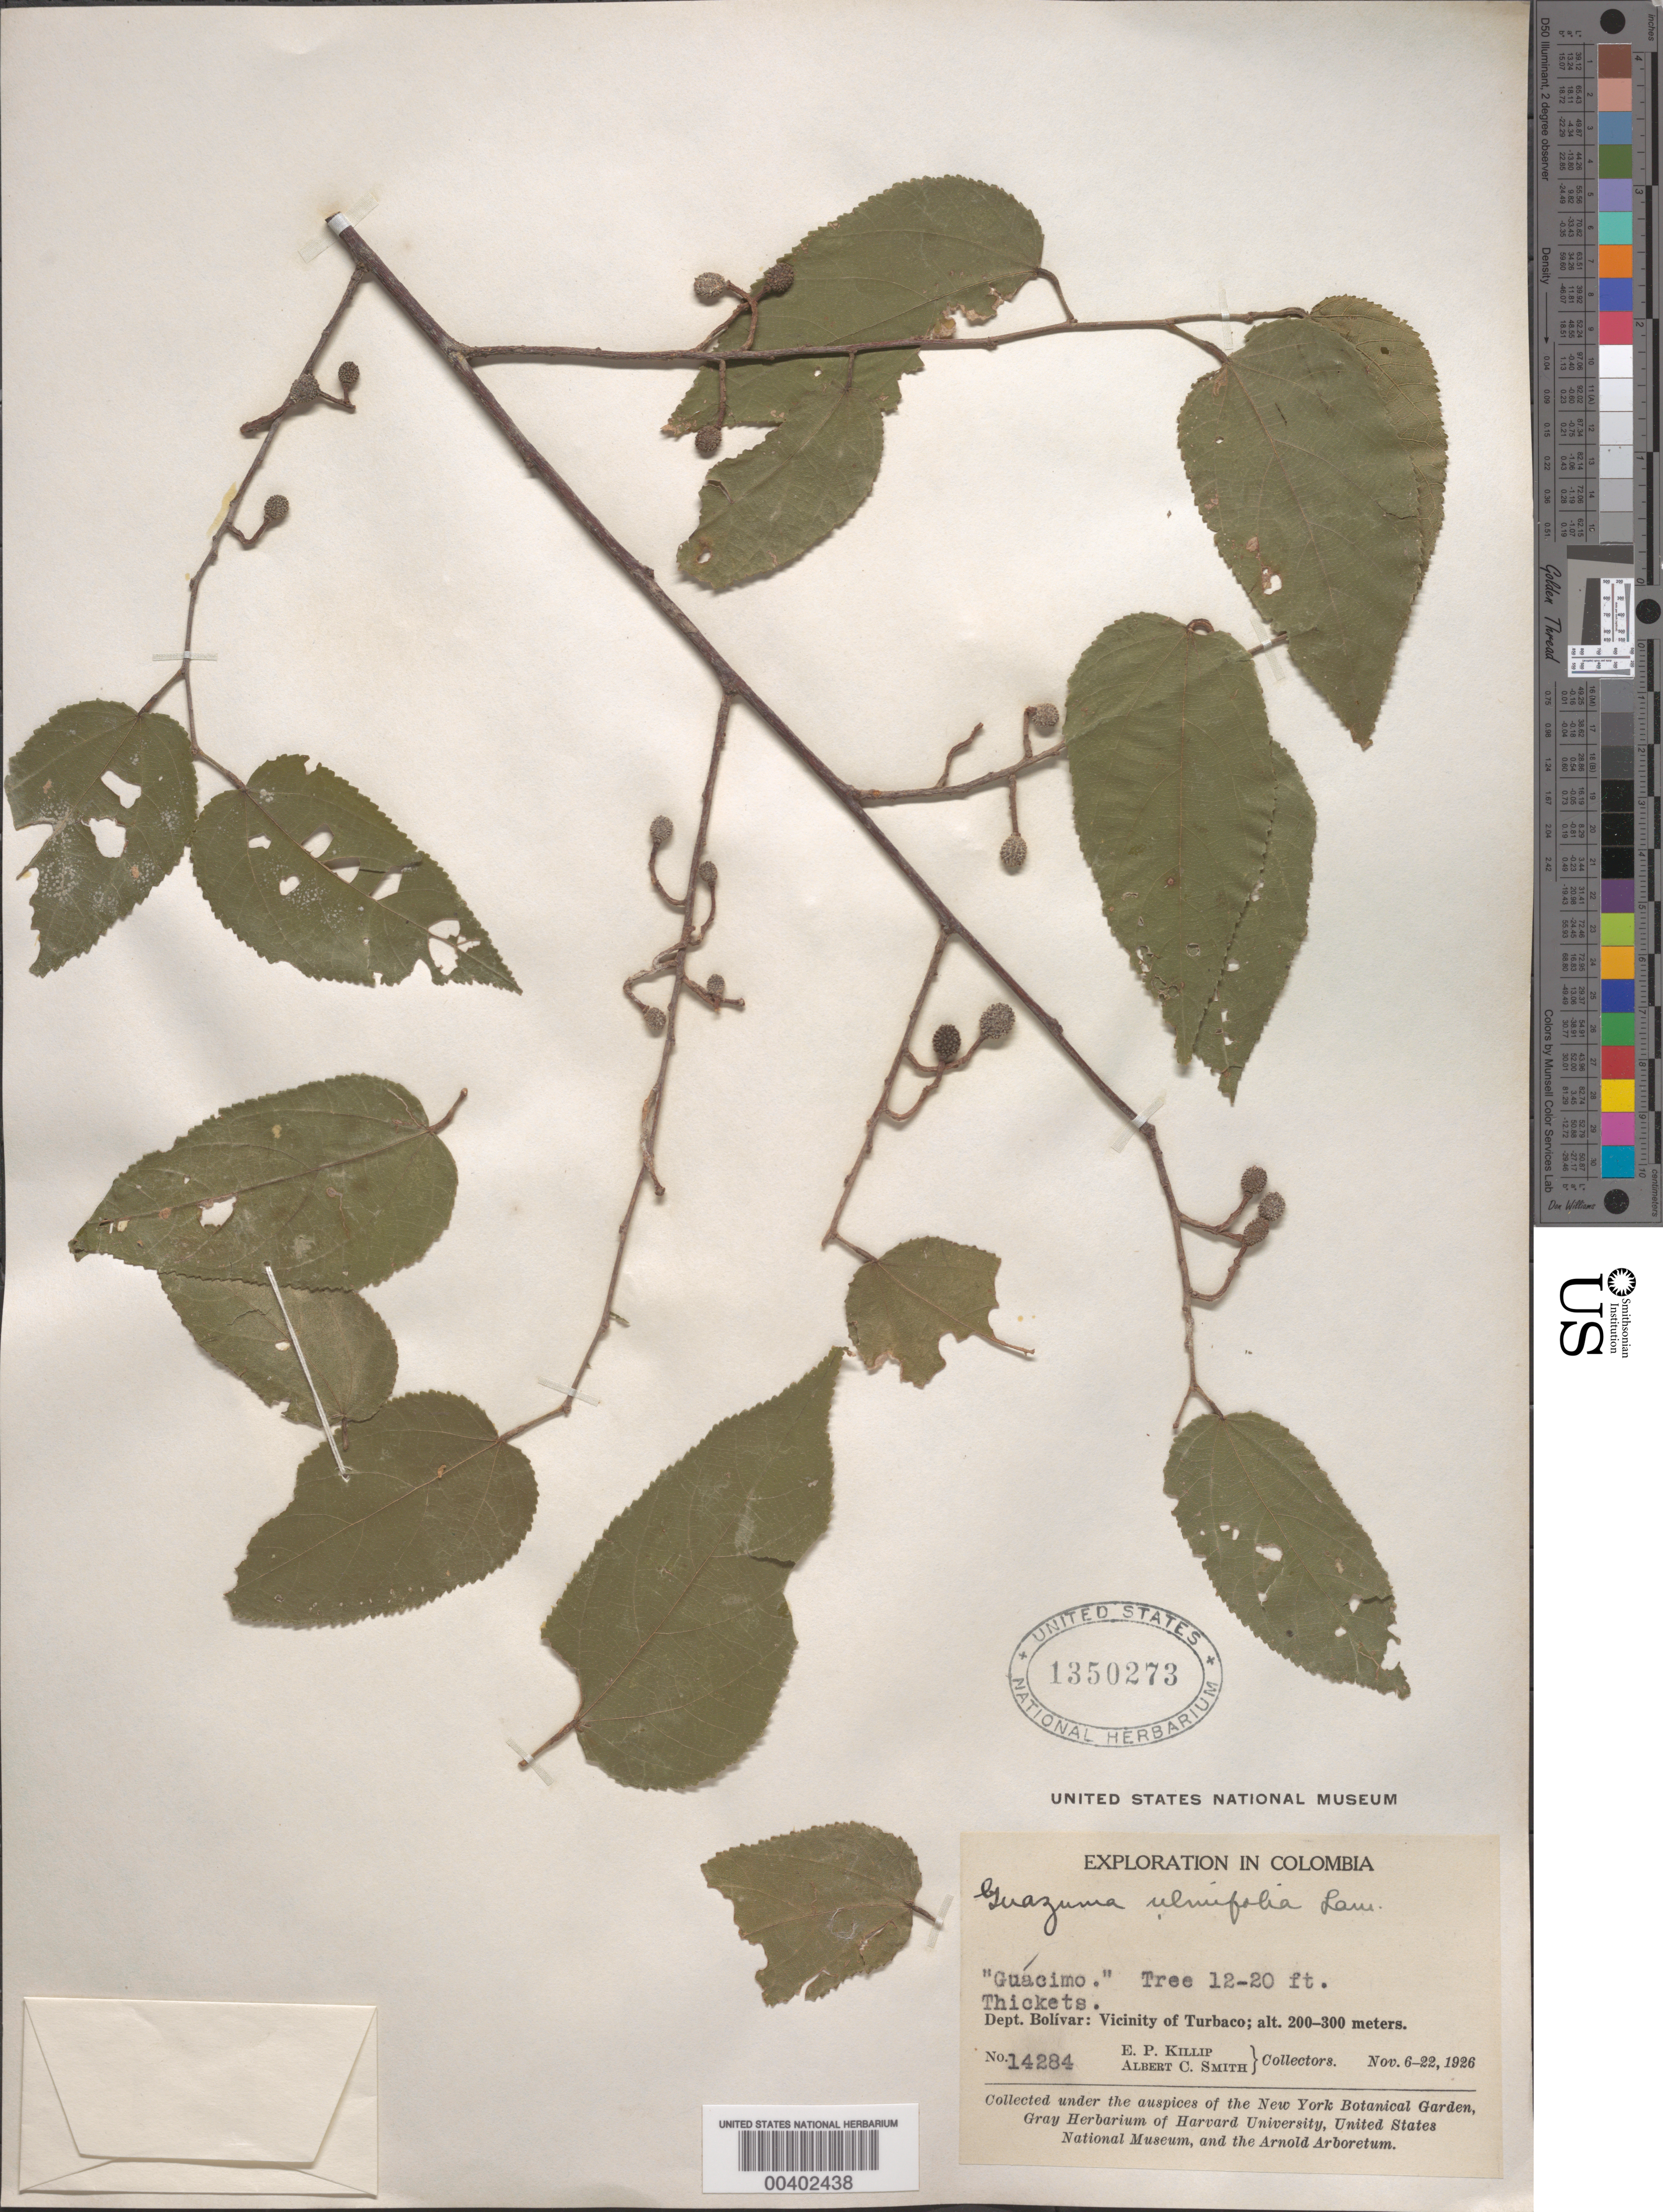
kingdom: Plantae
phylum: Tracheophyta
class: Magnoliopsida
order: Malvales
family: Malvaceae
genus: Guazuma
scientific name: Guazuma ulmifolia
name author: Lam.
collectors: E. P. Killip & A. C. Smith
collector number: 14284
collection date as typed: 06 Nov 1926 to 22 Nov 1926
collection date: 1926-11-06/1926-11-22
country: Colombia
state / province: Bolívar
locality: Vicinity of Turbaco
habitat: thickets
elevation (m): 200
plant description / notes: Common name: Guácimo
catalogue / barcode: US 1350273